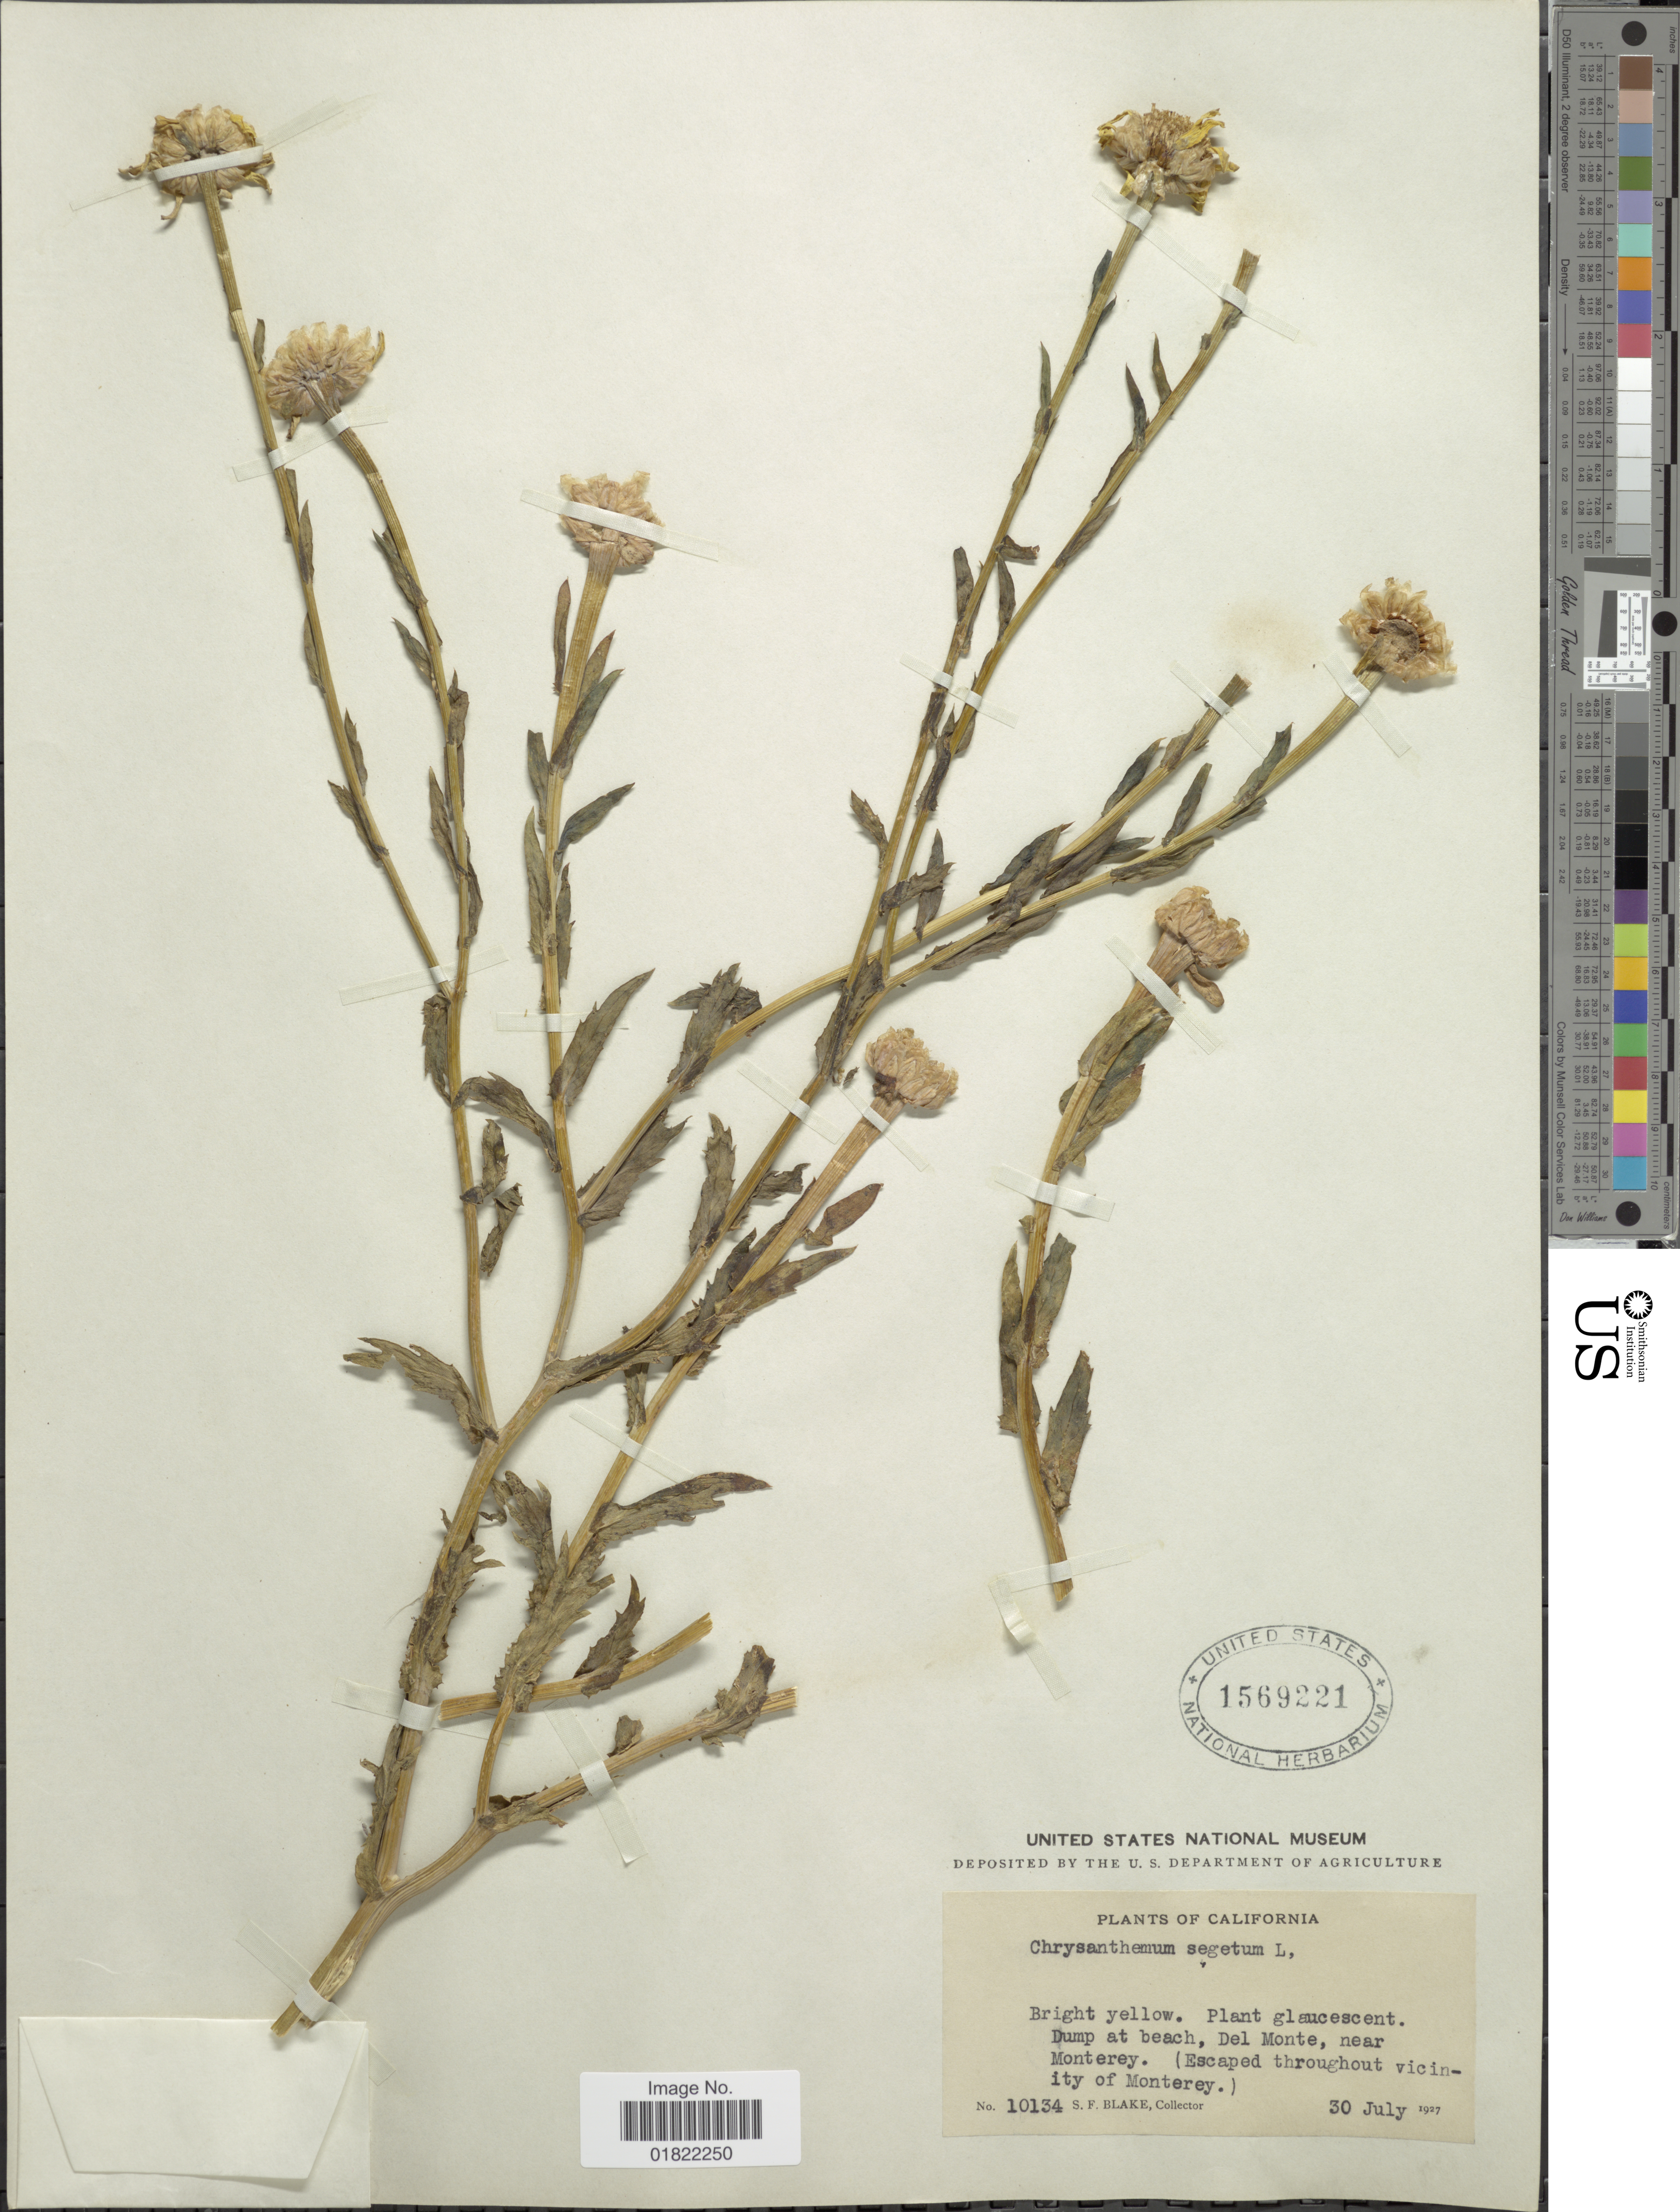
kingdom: Plantae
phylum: Tracheophyta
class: Magnoliopsida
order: Asterales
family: Asteraceae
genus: Chrysanthemum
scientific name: Chrysanthemum segetum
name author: L.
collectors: S. Blake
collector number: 10134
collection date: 1927-07-30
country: United States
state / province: California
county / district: Monterey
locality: Dump at beach, Del Monte, near Monterey, (Escaped throughout vicinity of Monterey)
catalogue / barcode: US 1569221